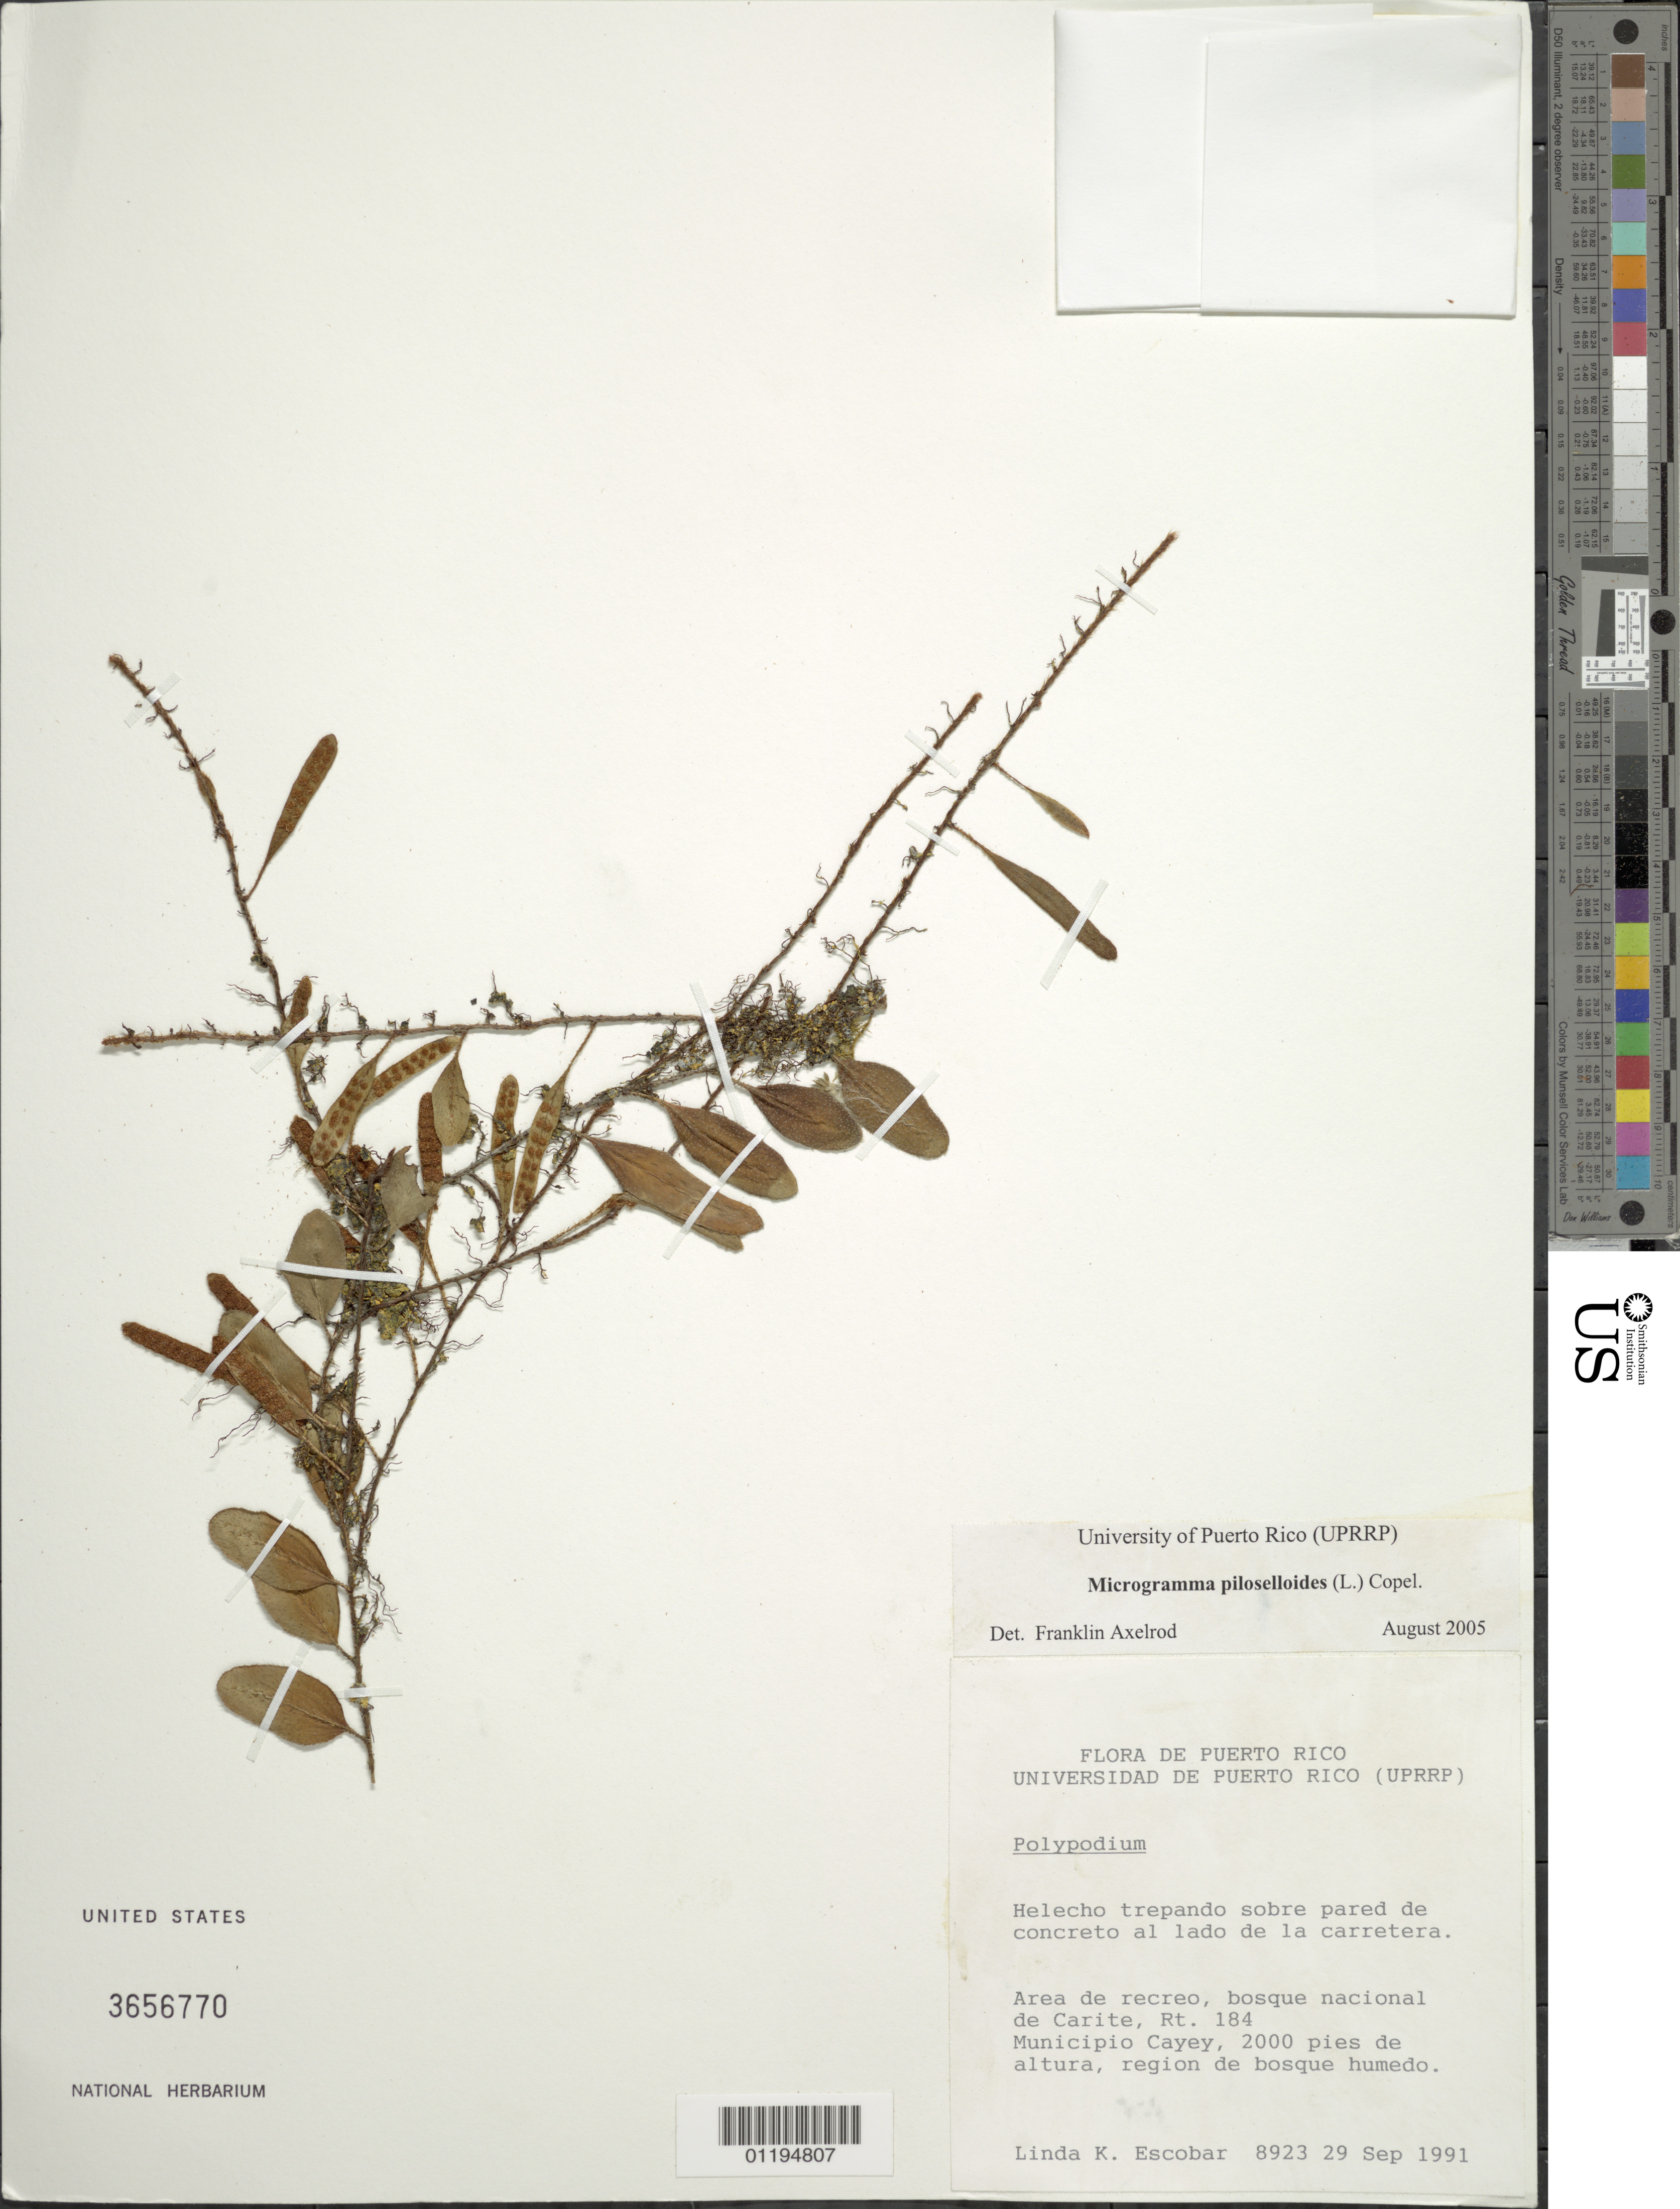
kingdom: Plantae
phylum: Tracheophyta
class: Polypodiopsida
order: Polypodiales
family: Polypodiaceae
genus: Microgramma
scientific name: Microgramma piloselloides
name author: (L.) Copel.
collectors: L. K. de Escobar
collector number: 8923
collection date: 1991-09-29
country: Puerto Rico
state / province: Cayey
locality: Carite National Forest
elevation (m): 2000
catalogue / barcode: US 3656770